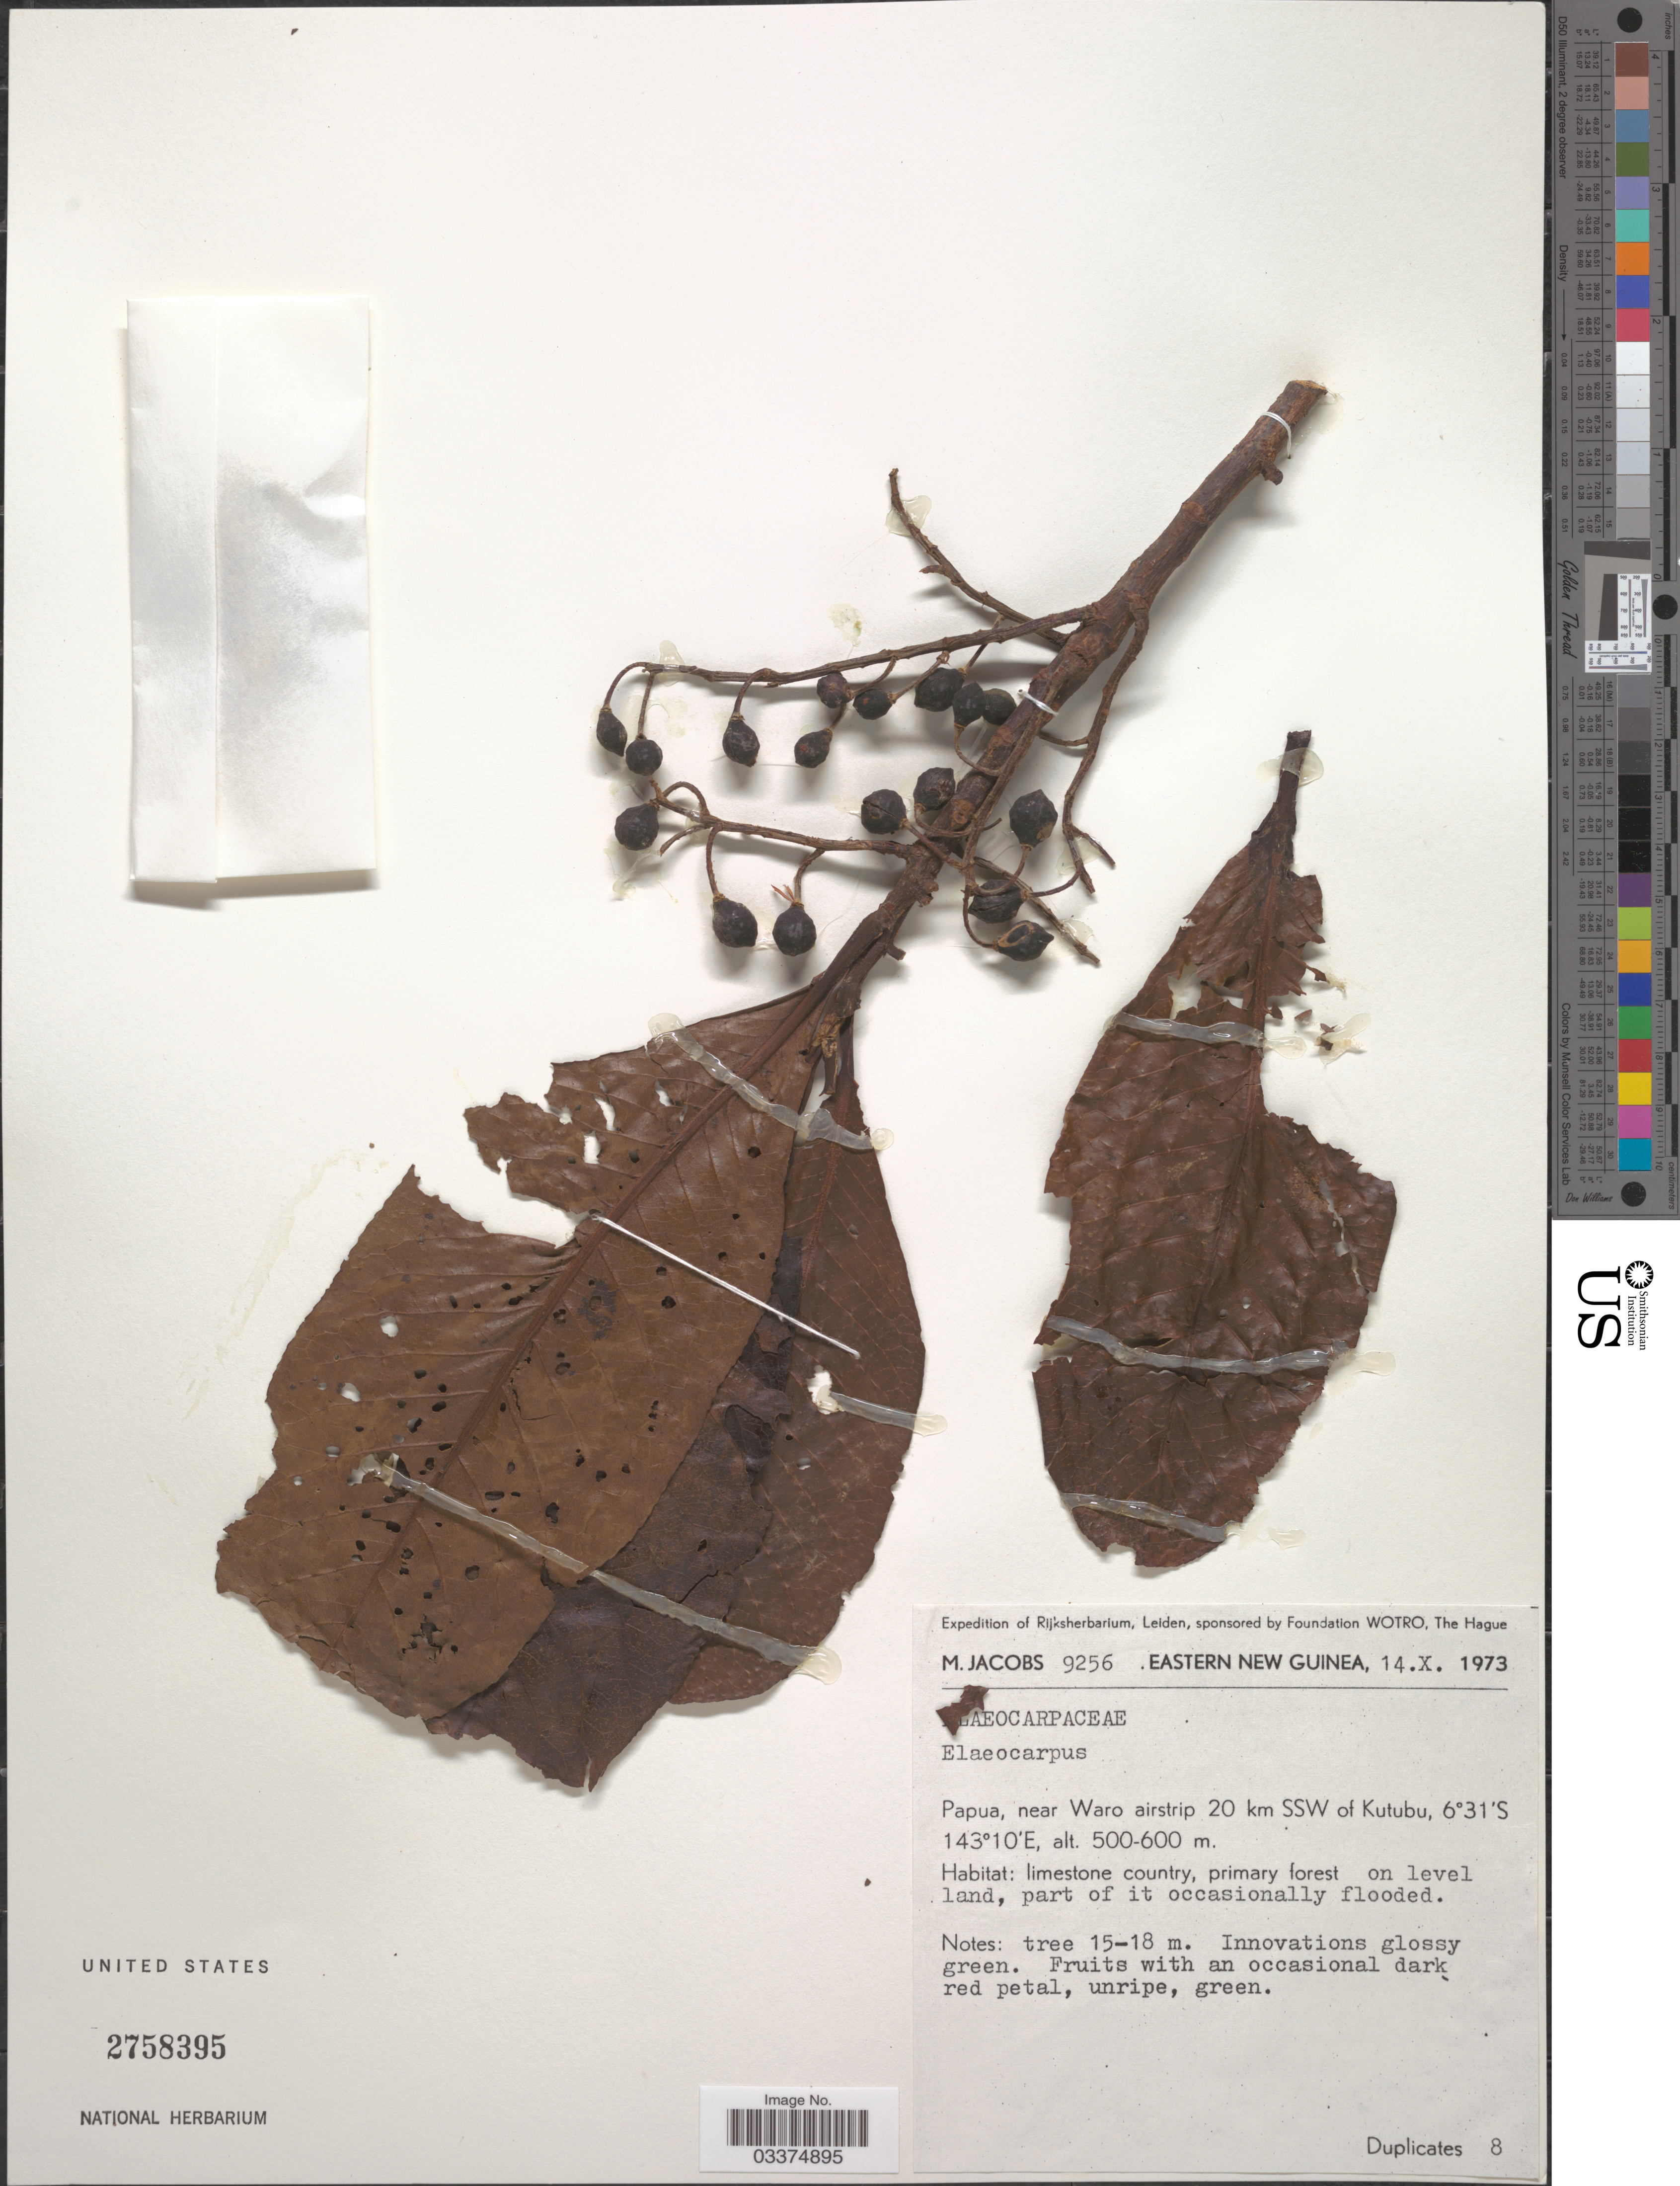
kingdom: Plantae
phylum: Tracheophyta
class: Magnoliopsida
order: Oxalidales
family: Elaeocarpaceae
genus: Elaeocarpus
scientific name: Elaeocarpus sp.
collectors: M. Jacobs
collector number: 9256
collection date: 1973-10-14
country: Papua New Guinea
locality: Eastern New Guinea. Papua, near Waro airstrip 20 km SSW of Kutubu.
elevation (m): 500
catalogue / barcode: US 2758395